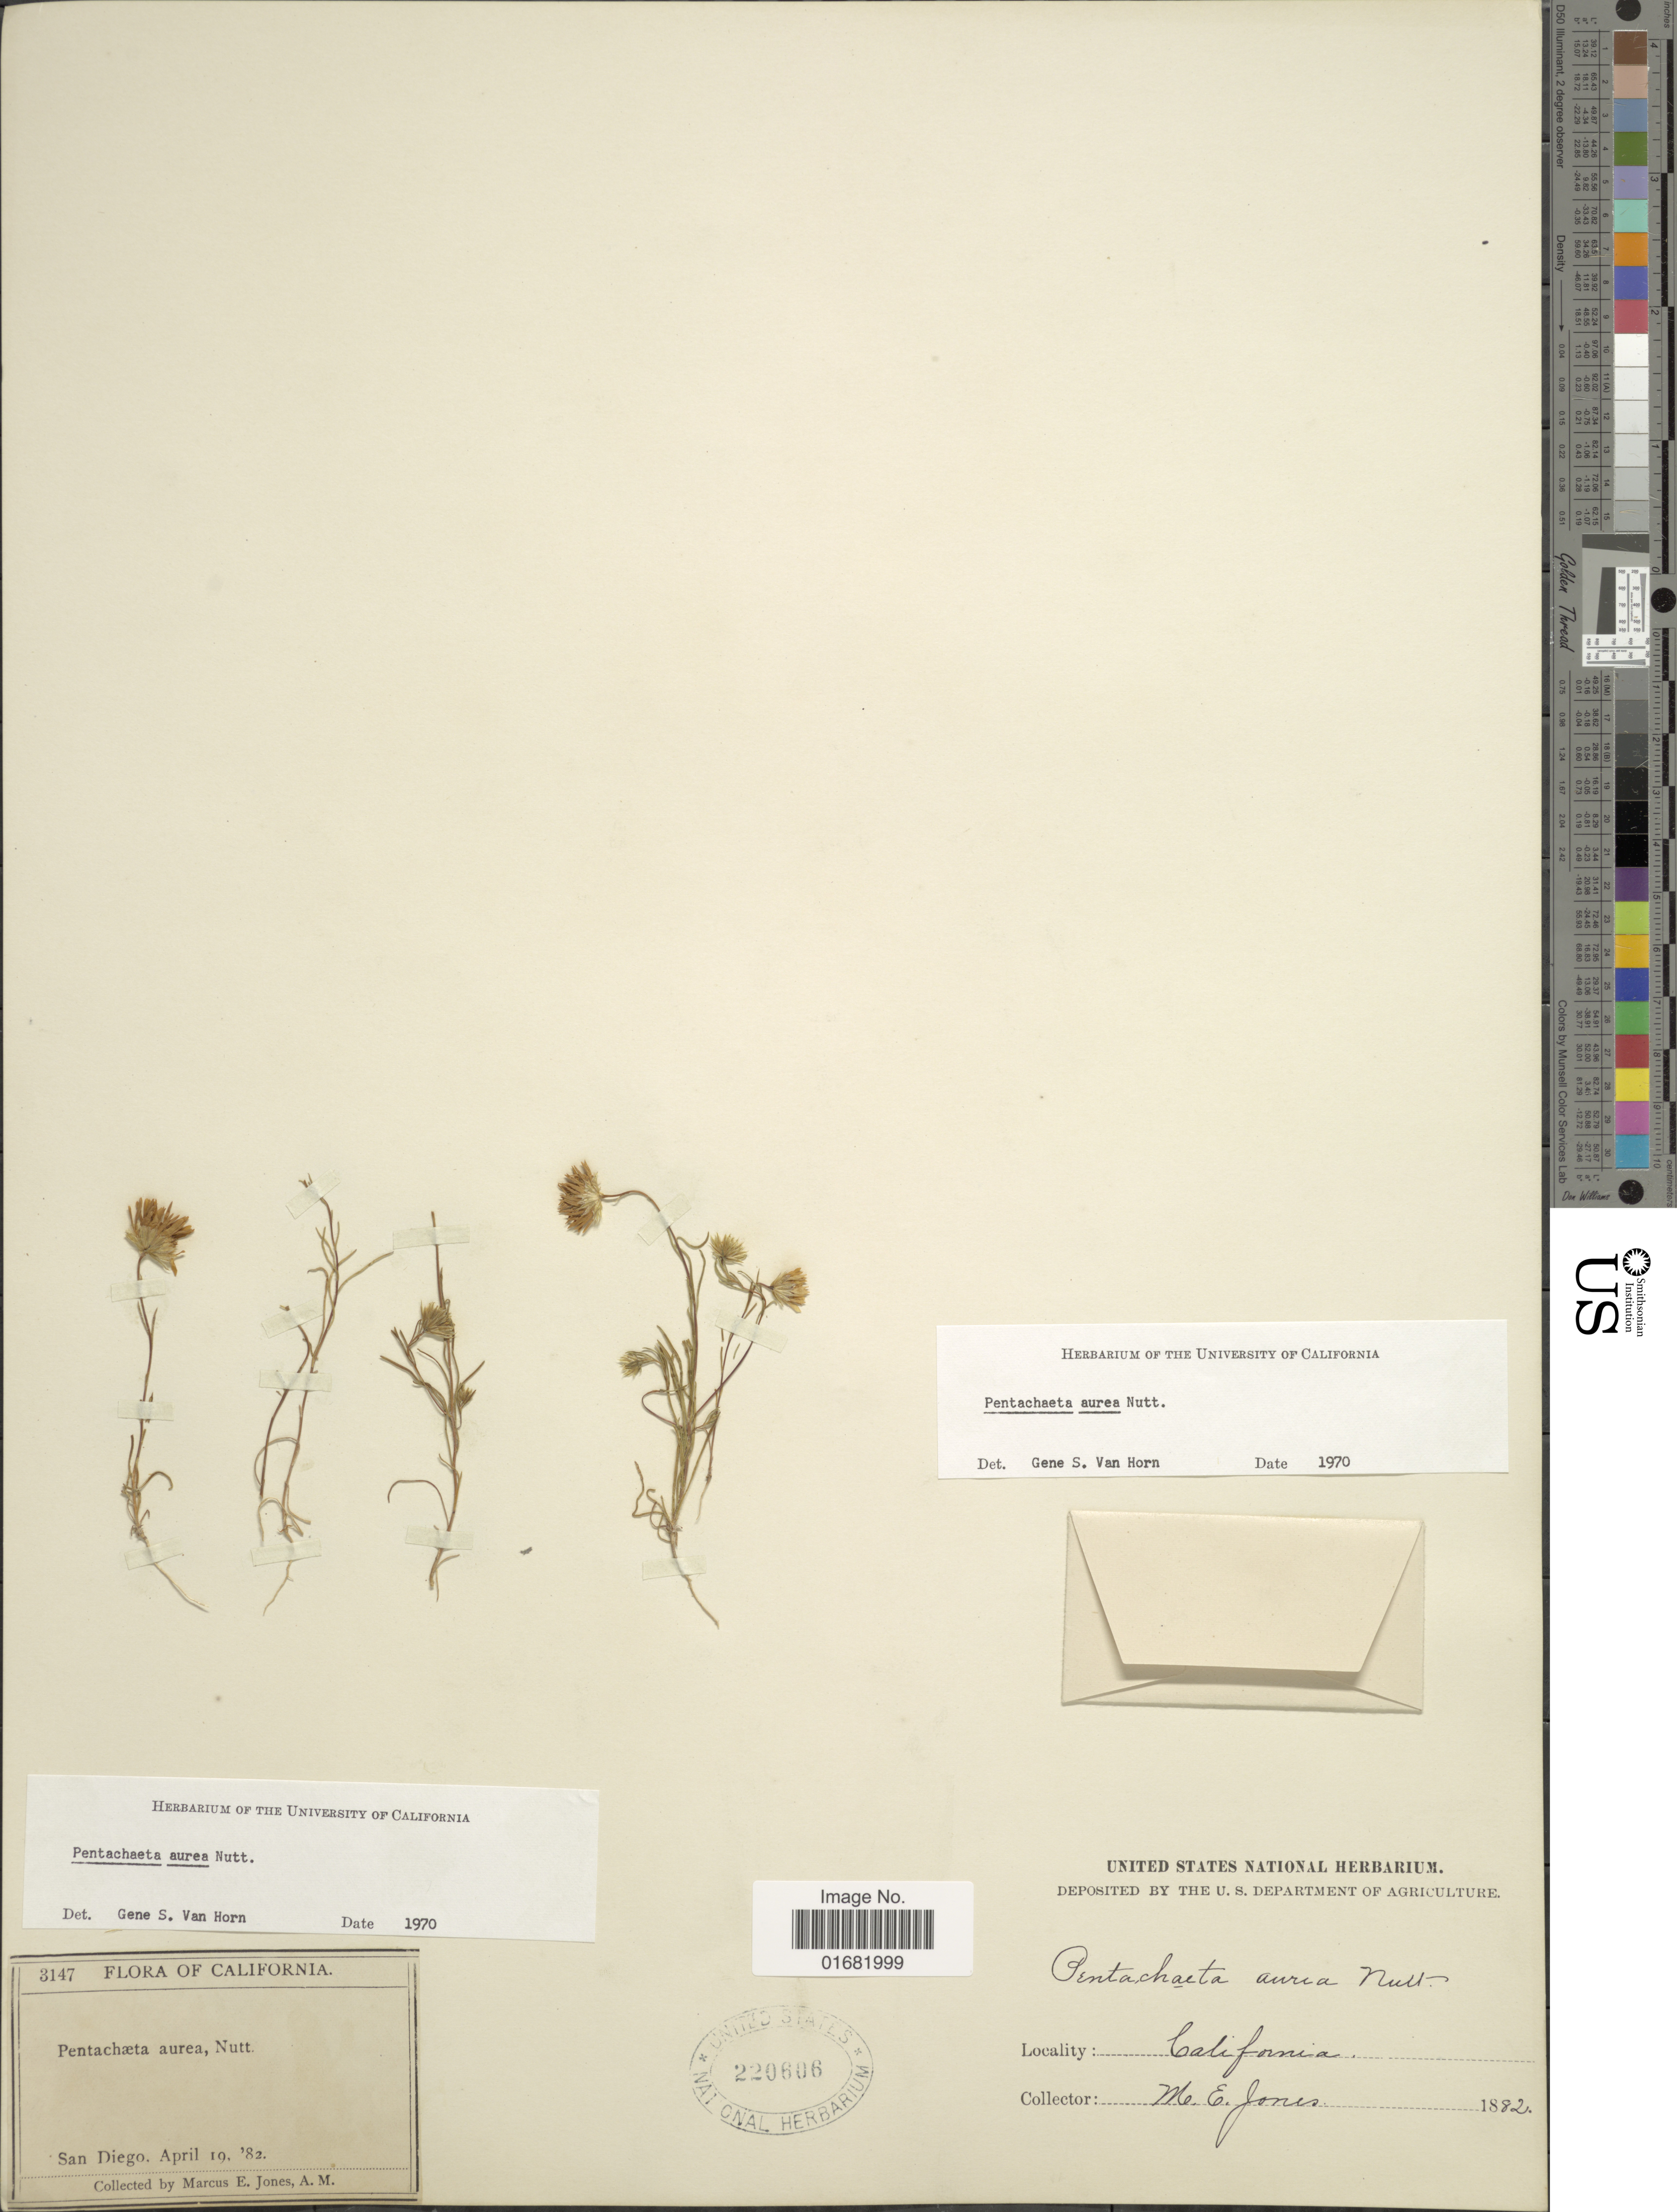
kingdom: Plantae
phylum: Tracheophyta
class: Magnoliopsida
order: Asterales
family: Asteraceae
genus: Pentachaeta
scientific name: Pentachaeta aurea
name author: Nutt.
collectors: M. E. Jones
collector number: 3147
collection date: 1882-04-19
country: United States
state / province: California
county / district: San Diego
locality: San Diego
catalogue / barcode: US 220606